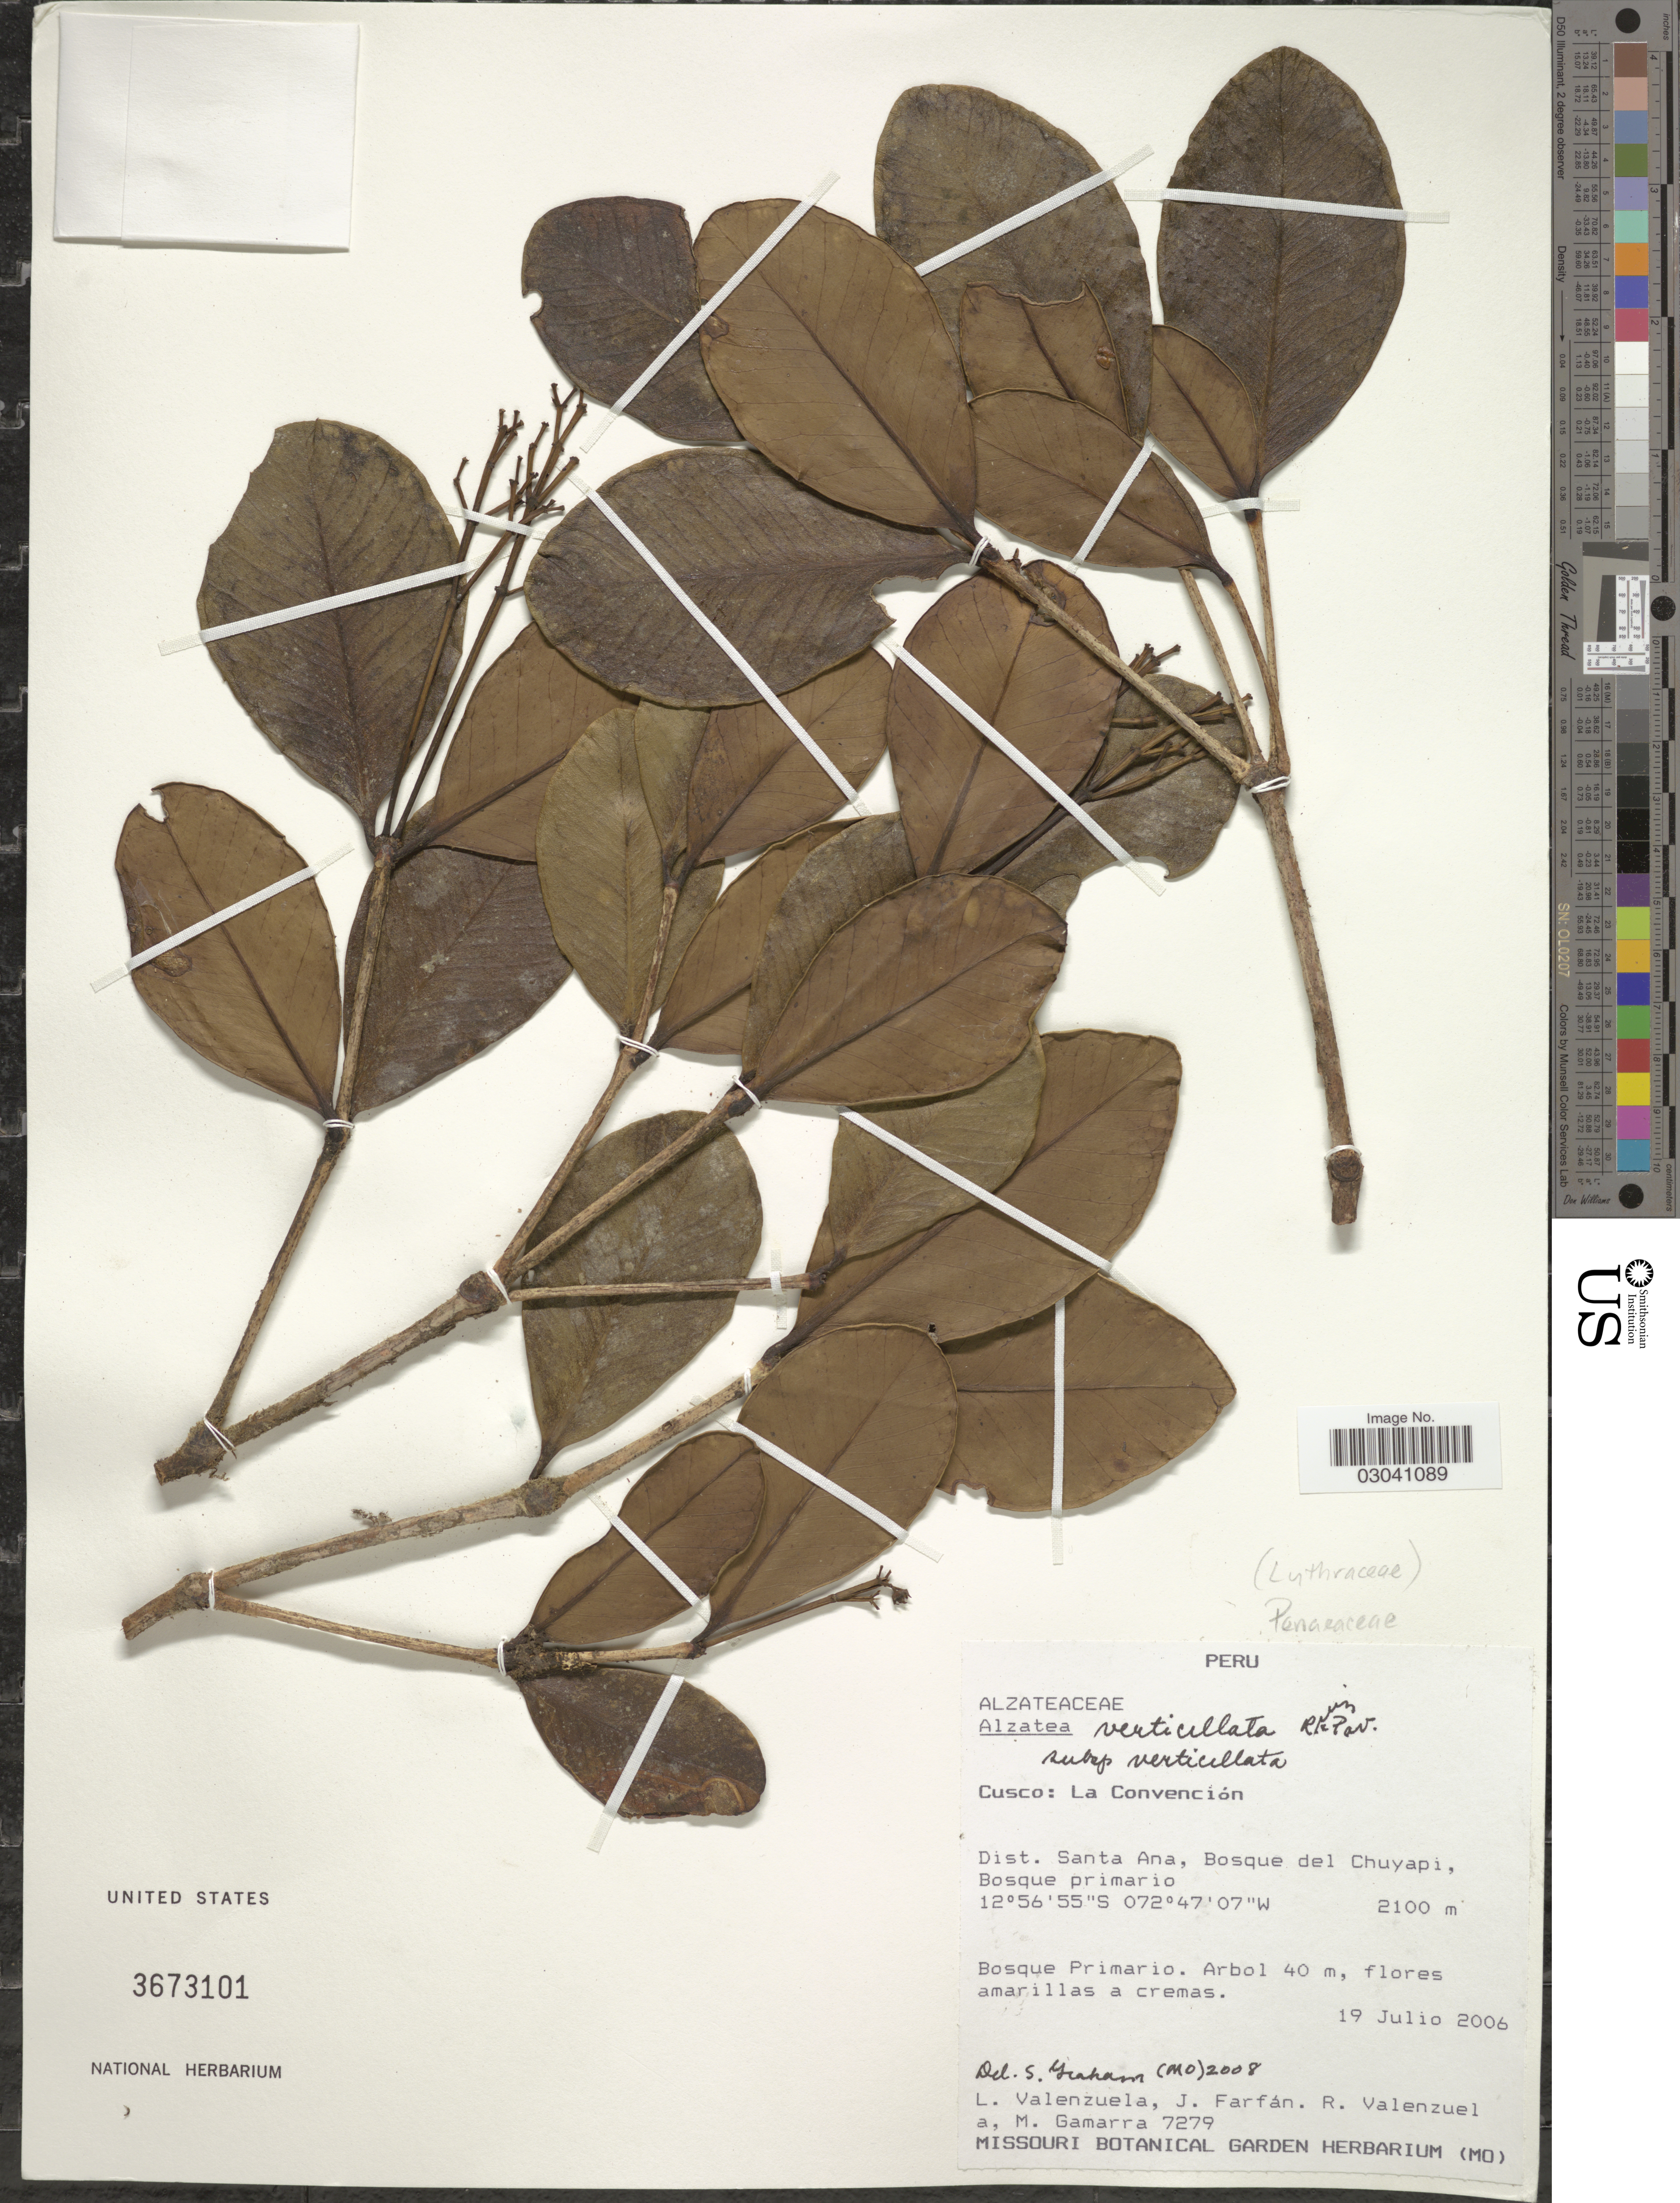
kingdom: Plantae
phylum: Tracheophyta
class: Magnoliopsida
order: Myrtales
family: Alzateaceae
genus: Alzatea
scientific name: Alzatea verticillata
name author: Ruiz & Pav.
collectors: L. Valenzuela, J. Farfán, R. Valenzuela & M. Gamarra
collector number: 7279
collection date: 2006-07-19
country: Peru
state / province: Cusco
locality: La Convención. Dist. Santa Ana, Bosque del Chuyapi.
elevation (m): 2100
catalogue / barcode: US 3673101